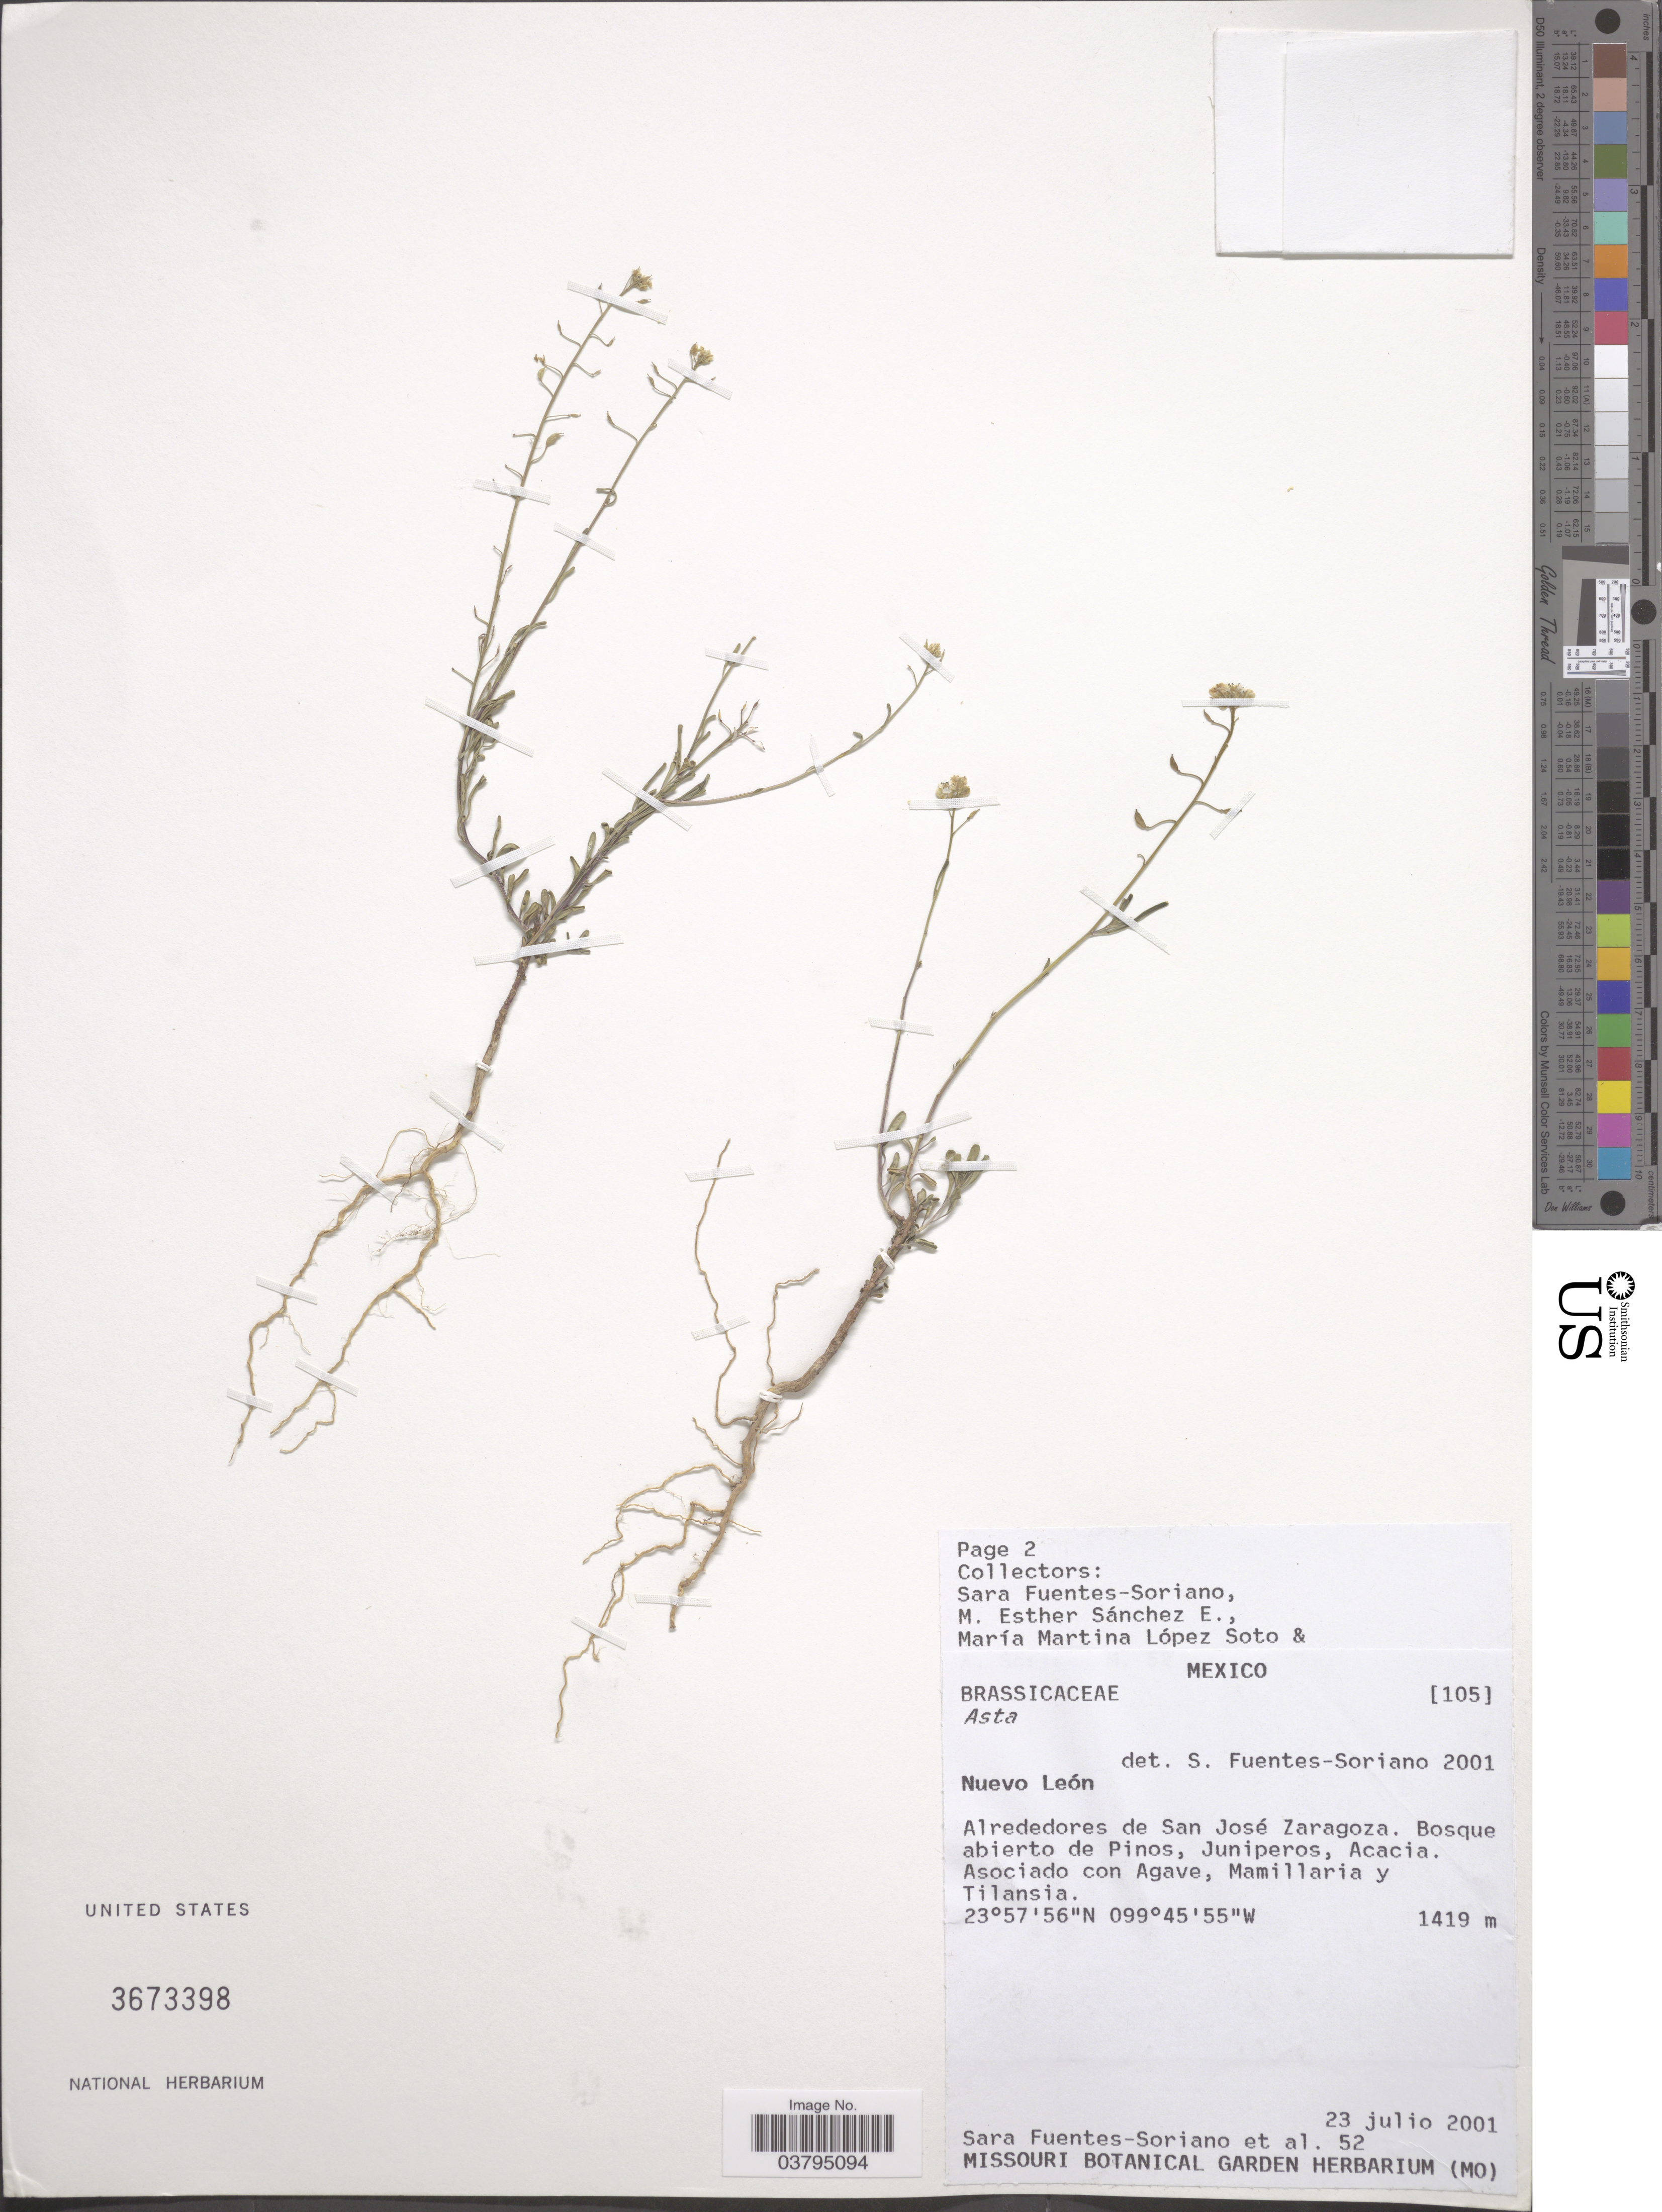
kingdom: Plantae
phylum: Tracheophyta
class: Magnoliopsida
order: Brassicales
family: Brassicaceae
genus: Asta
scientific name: Asta sp.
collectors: S. Fuentes-Soriano, E. Sanchez & M. Lopez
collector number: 52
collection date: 2001-07-23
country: Mexico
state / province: Nuevo León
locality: Alrededores de San José Zaragoza.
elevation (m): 1419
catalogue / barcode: US 3673398